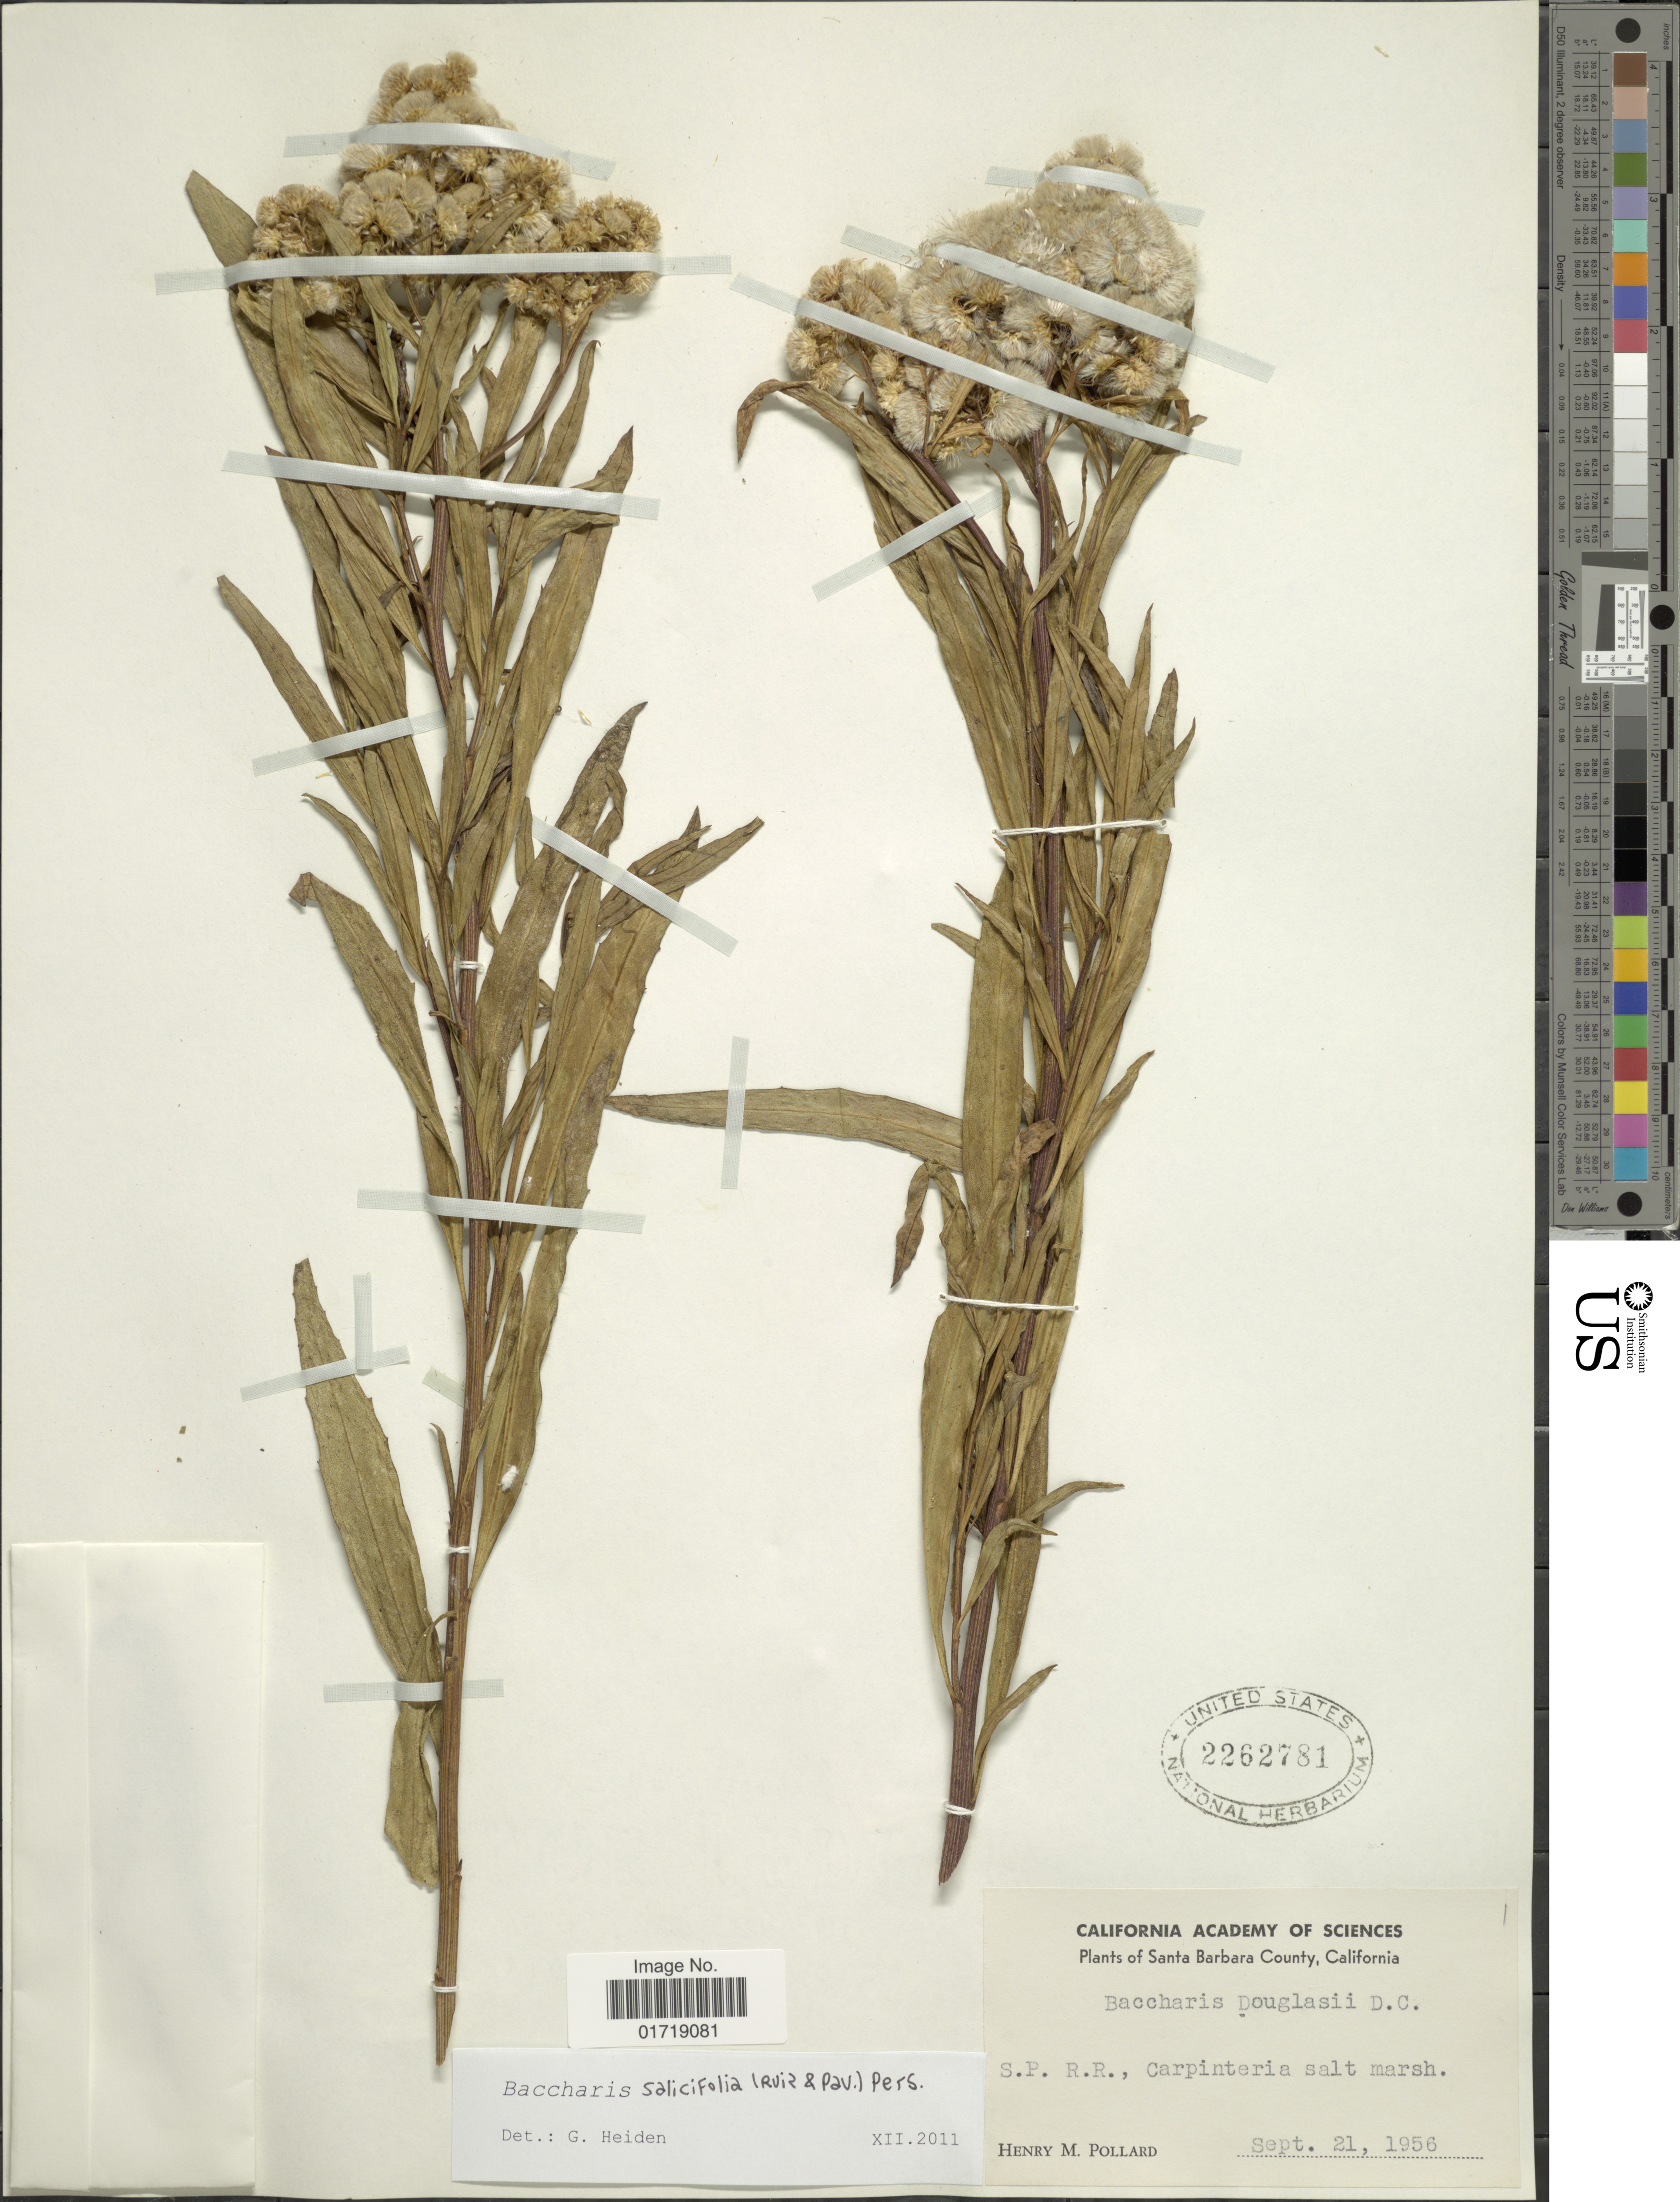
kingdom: Plantae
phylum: Tracheophyta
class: Magnoliopsida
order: Asterales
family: Asteraceae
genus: Baccharis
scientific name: Baccharis salicifolia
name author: (Ruiz & Pav.) Pers.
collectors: H. M. Pollard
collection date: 1956-09-21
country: United States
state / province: California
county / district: Santa Barbara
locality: Santa Barbara County, California, S. P. R. R., Carpinteria salt marsh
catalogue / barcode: US 2262781